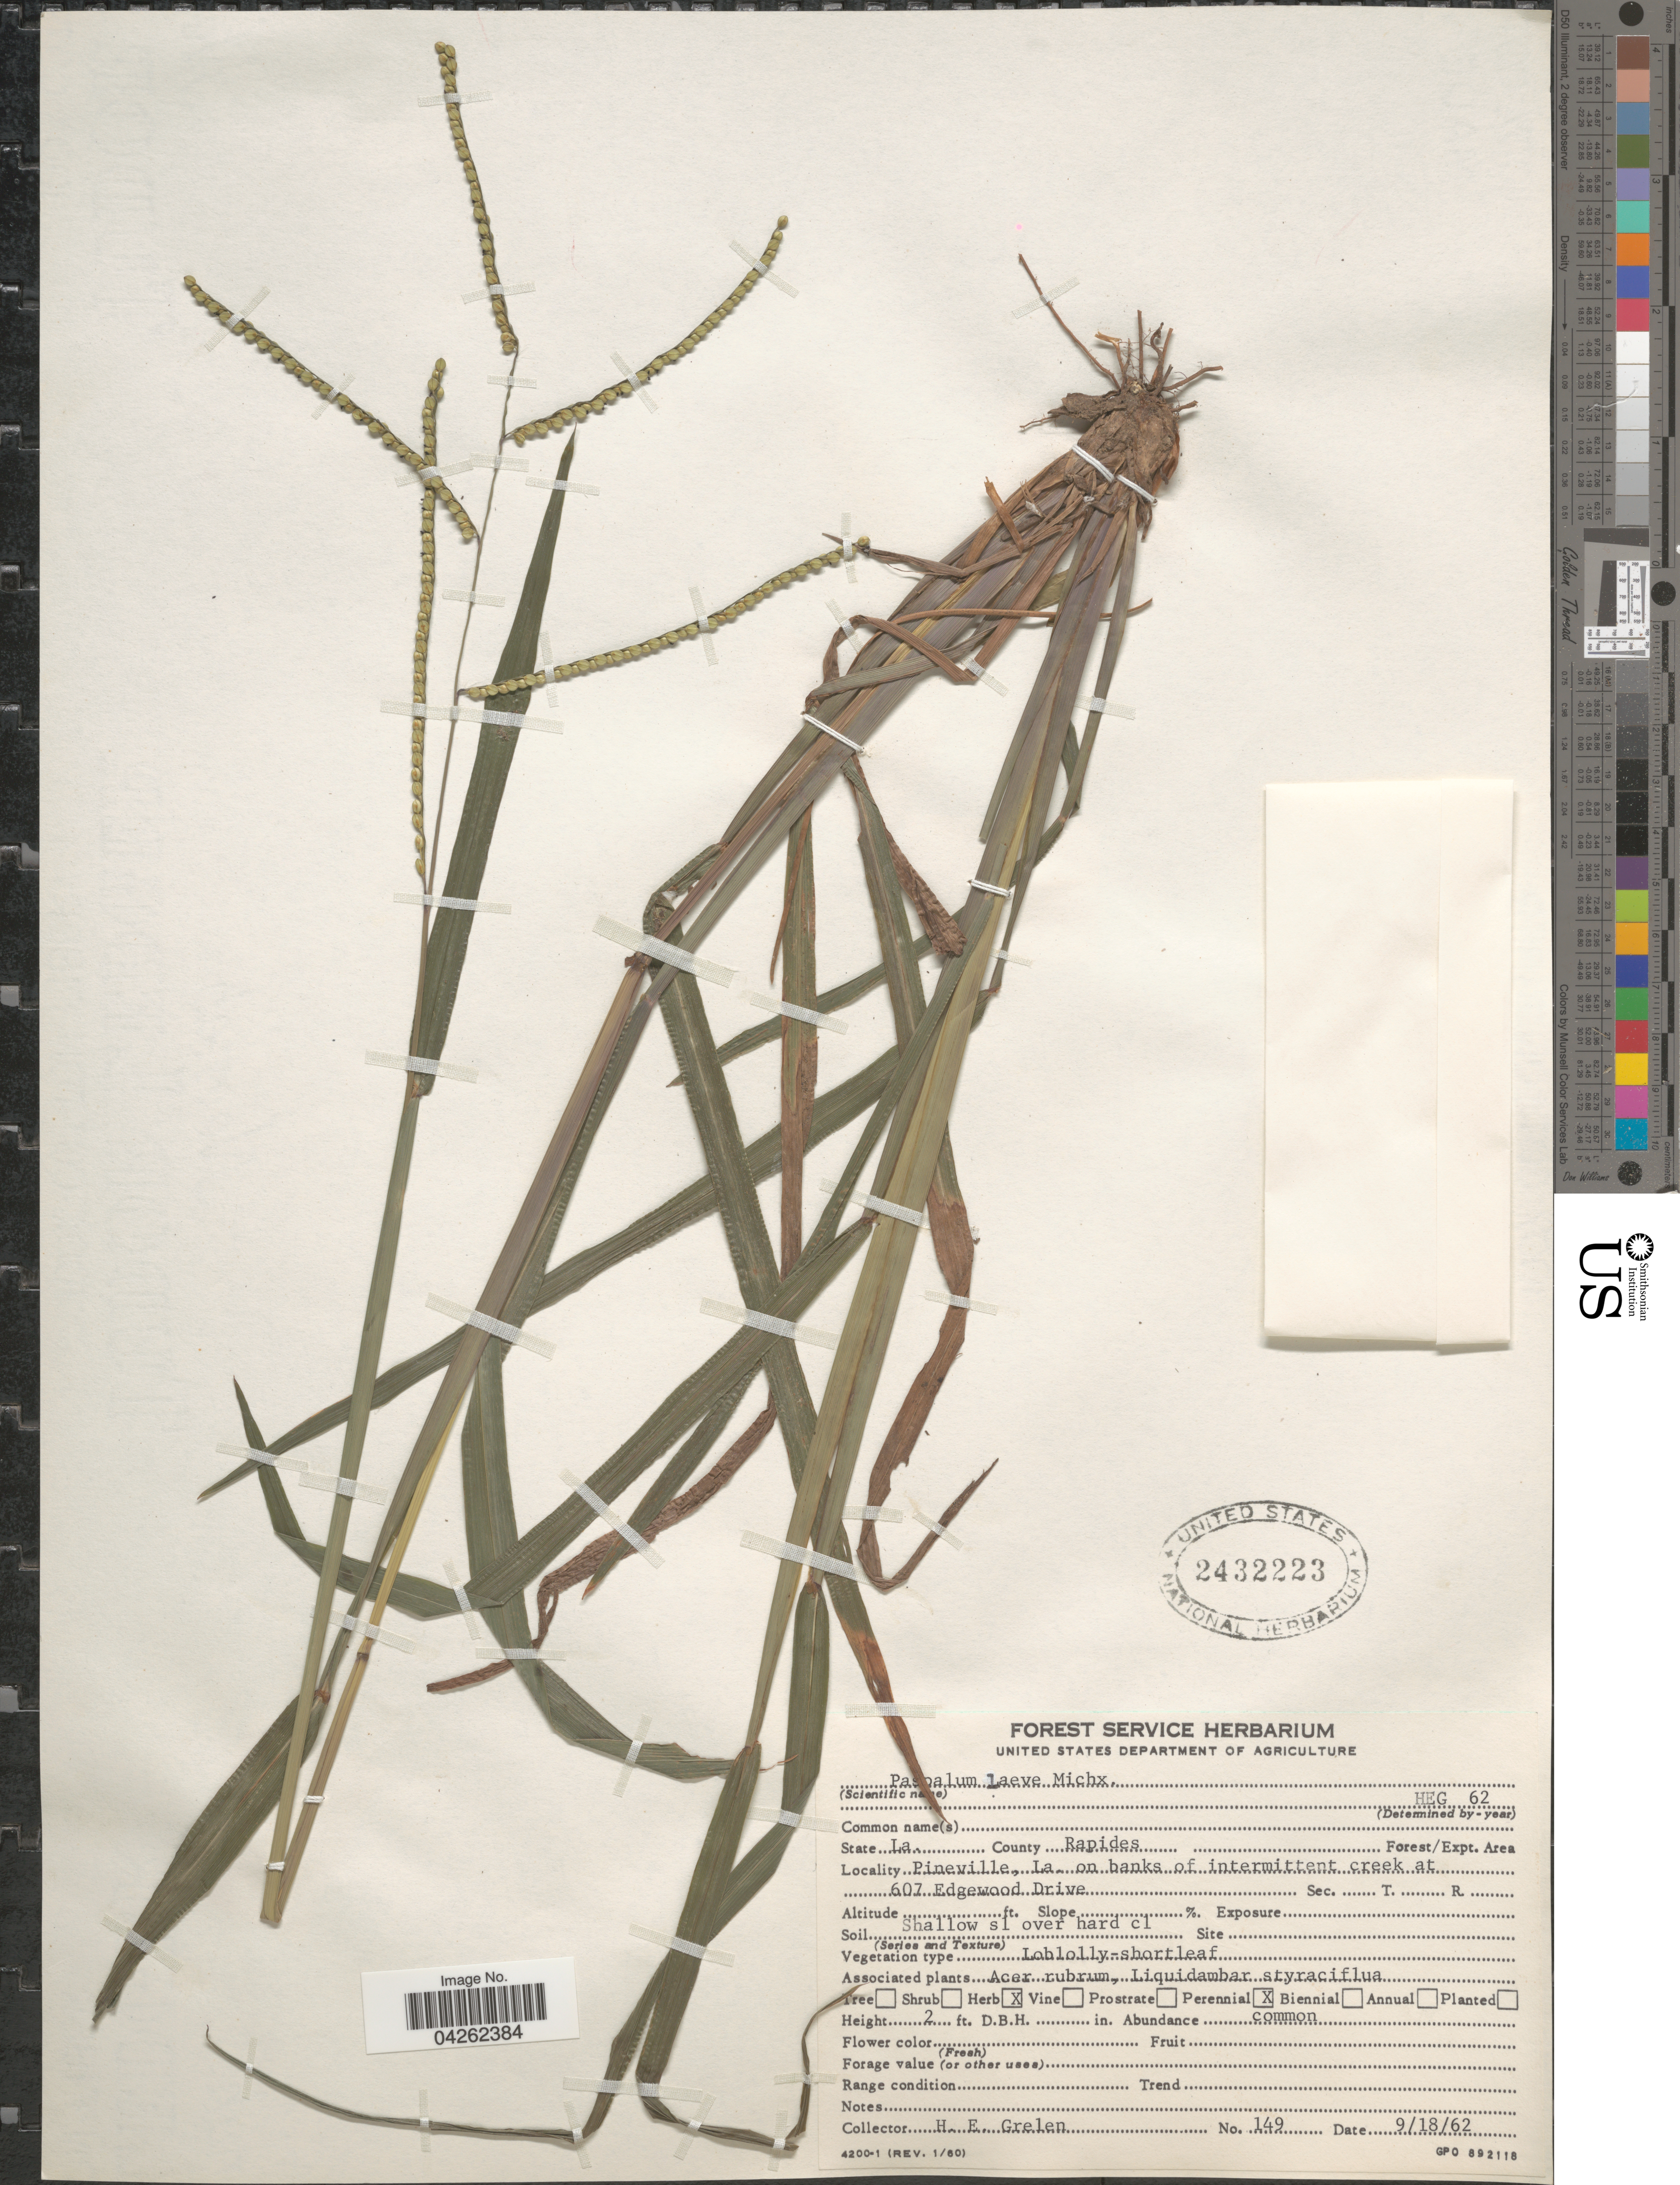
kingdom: Plantae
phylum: Tracheophyta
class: Liliopsida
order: Poales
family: Poaceae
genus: Paspalum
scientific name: Paspalum laeve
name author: Michx.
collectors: H. Grelen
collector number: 149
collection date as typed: Transcribed d/m/y: 18/9/62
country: United States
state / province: Louisiana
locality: County Rapides. Pineville. On banks of intermittent creek at 607 Edgewood Drive.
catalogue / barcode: US 2432223